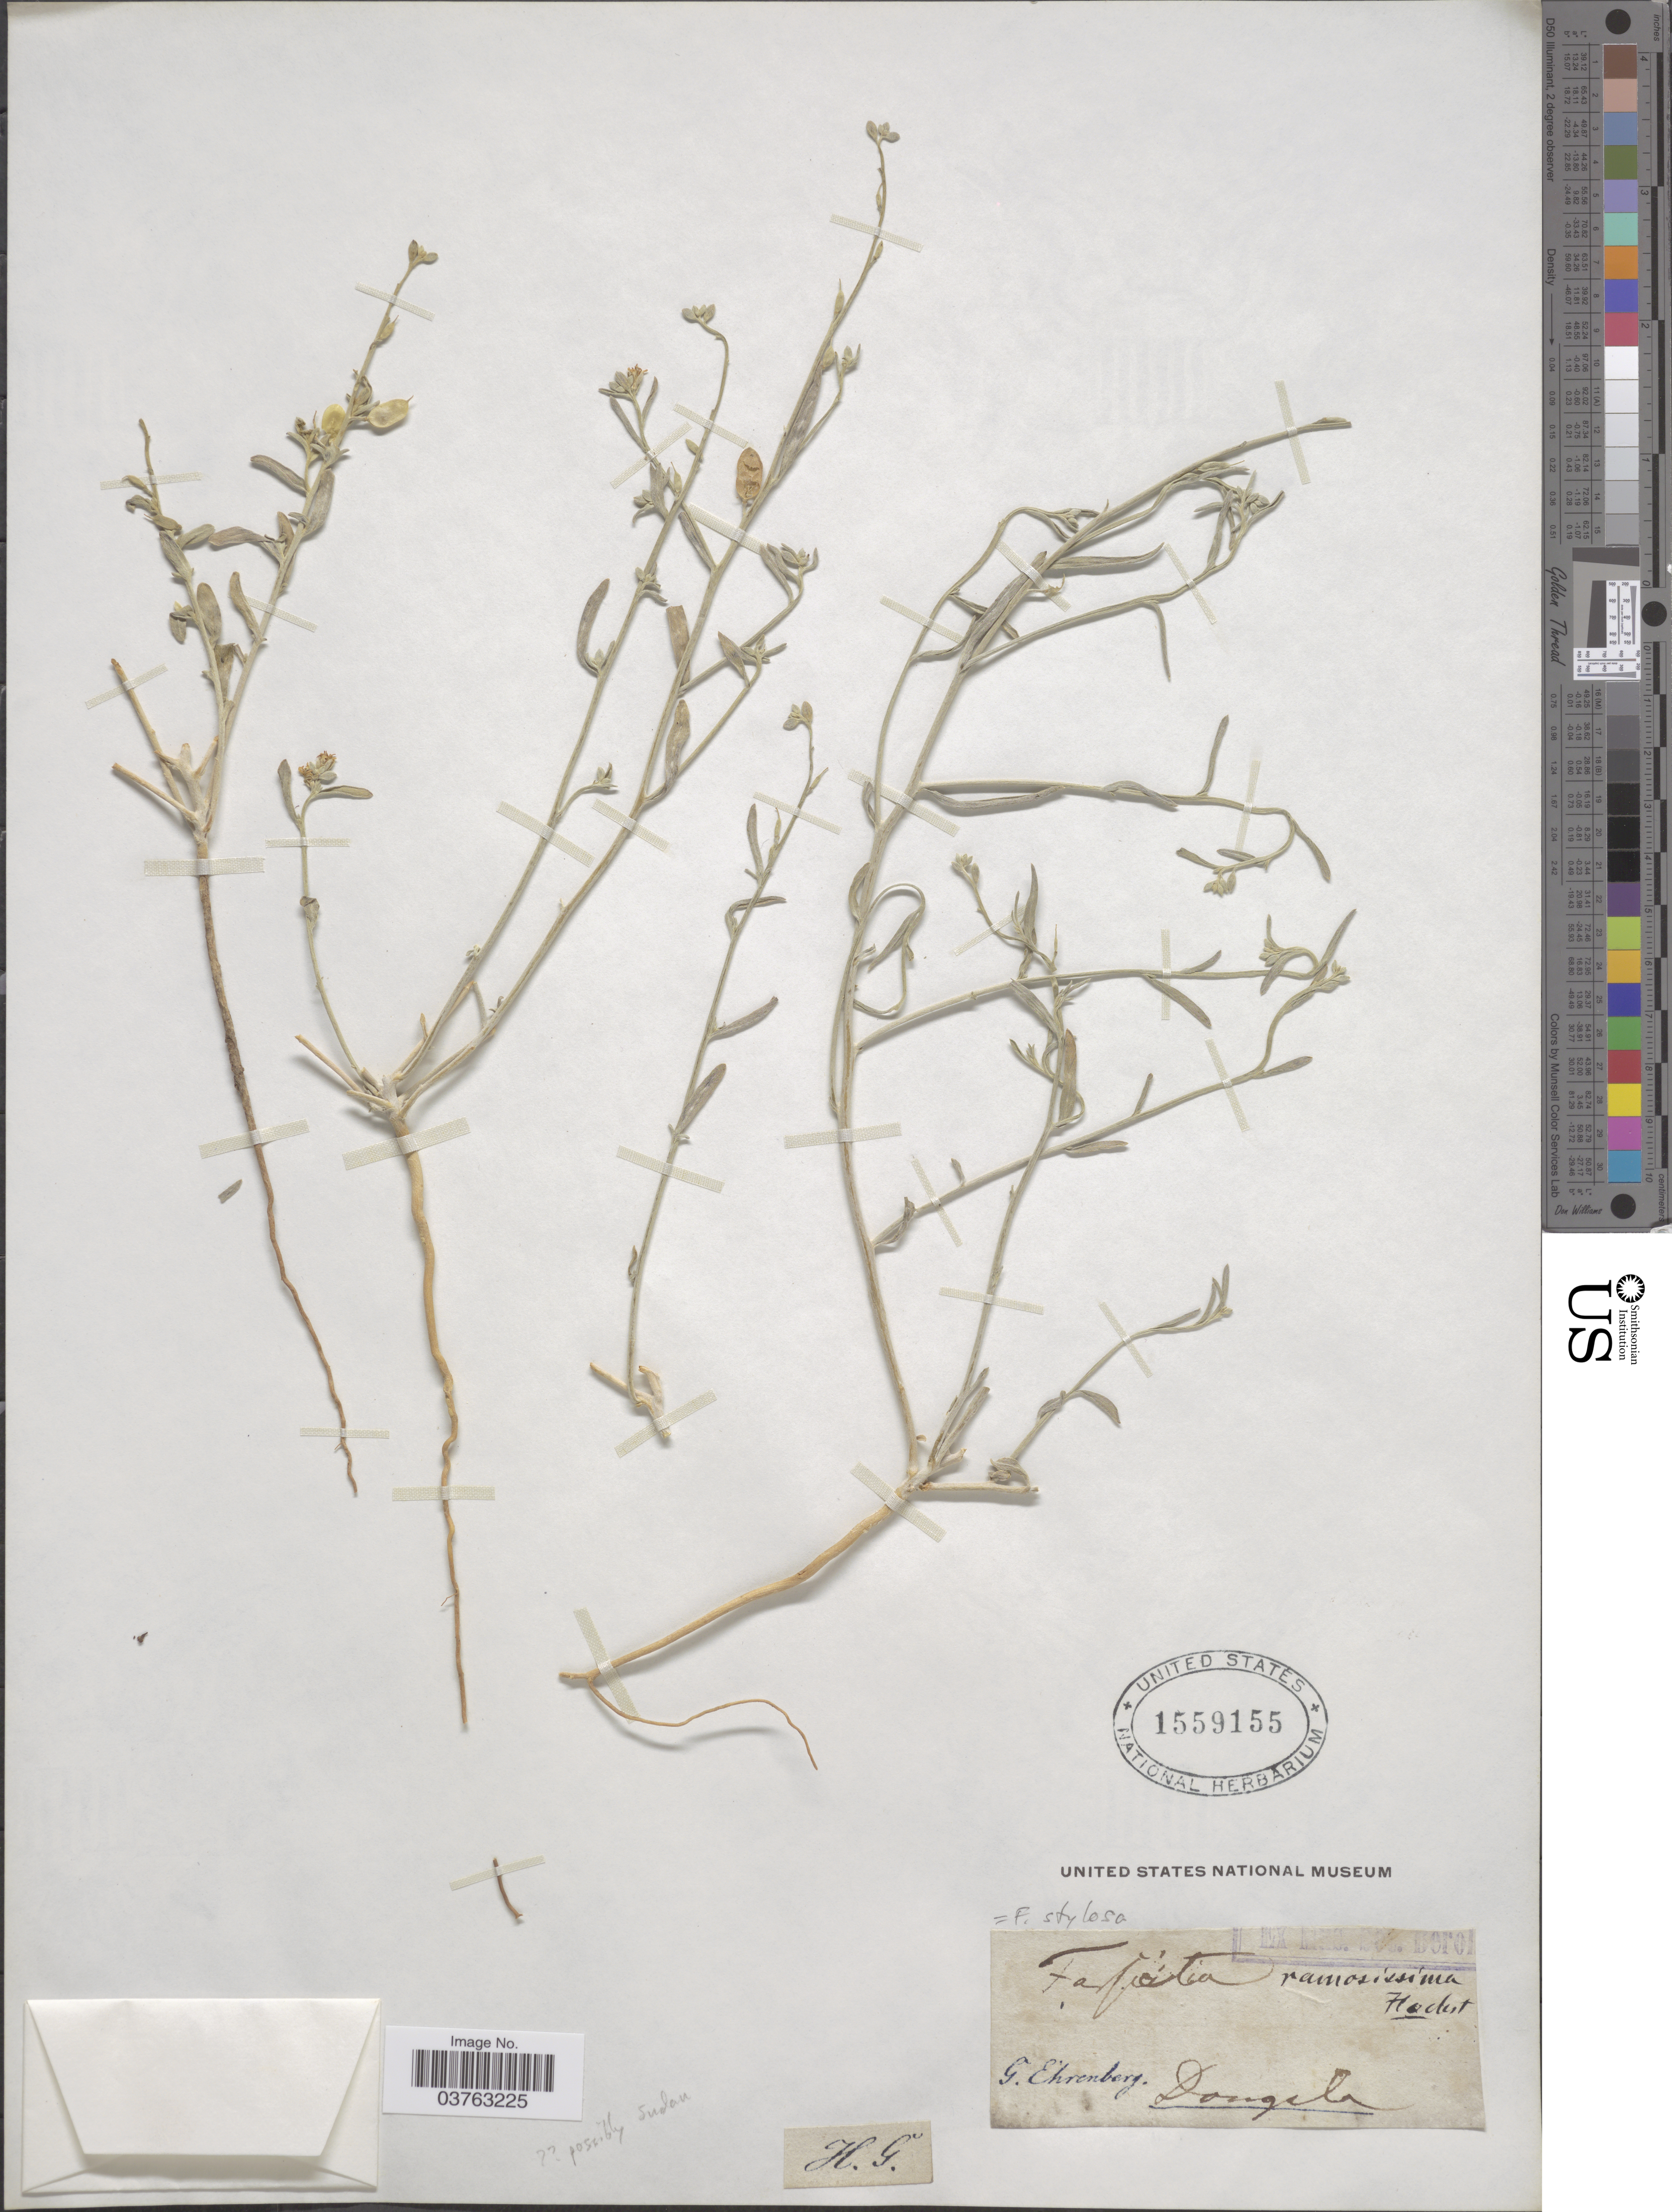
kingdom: Plantae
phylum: Tracheophyta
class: Magnoliopsida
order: Brassicales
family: Brassicaceae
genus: Farsetia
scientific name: Farsetia stylosa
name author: R. Br.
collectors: G. Ehrenberg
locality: Dongela. [interpreted] Possibly Sudan [unsure placement]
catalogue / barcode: US 1559155